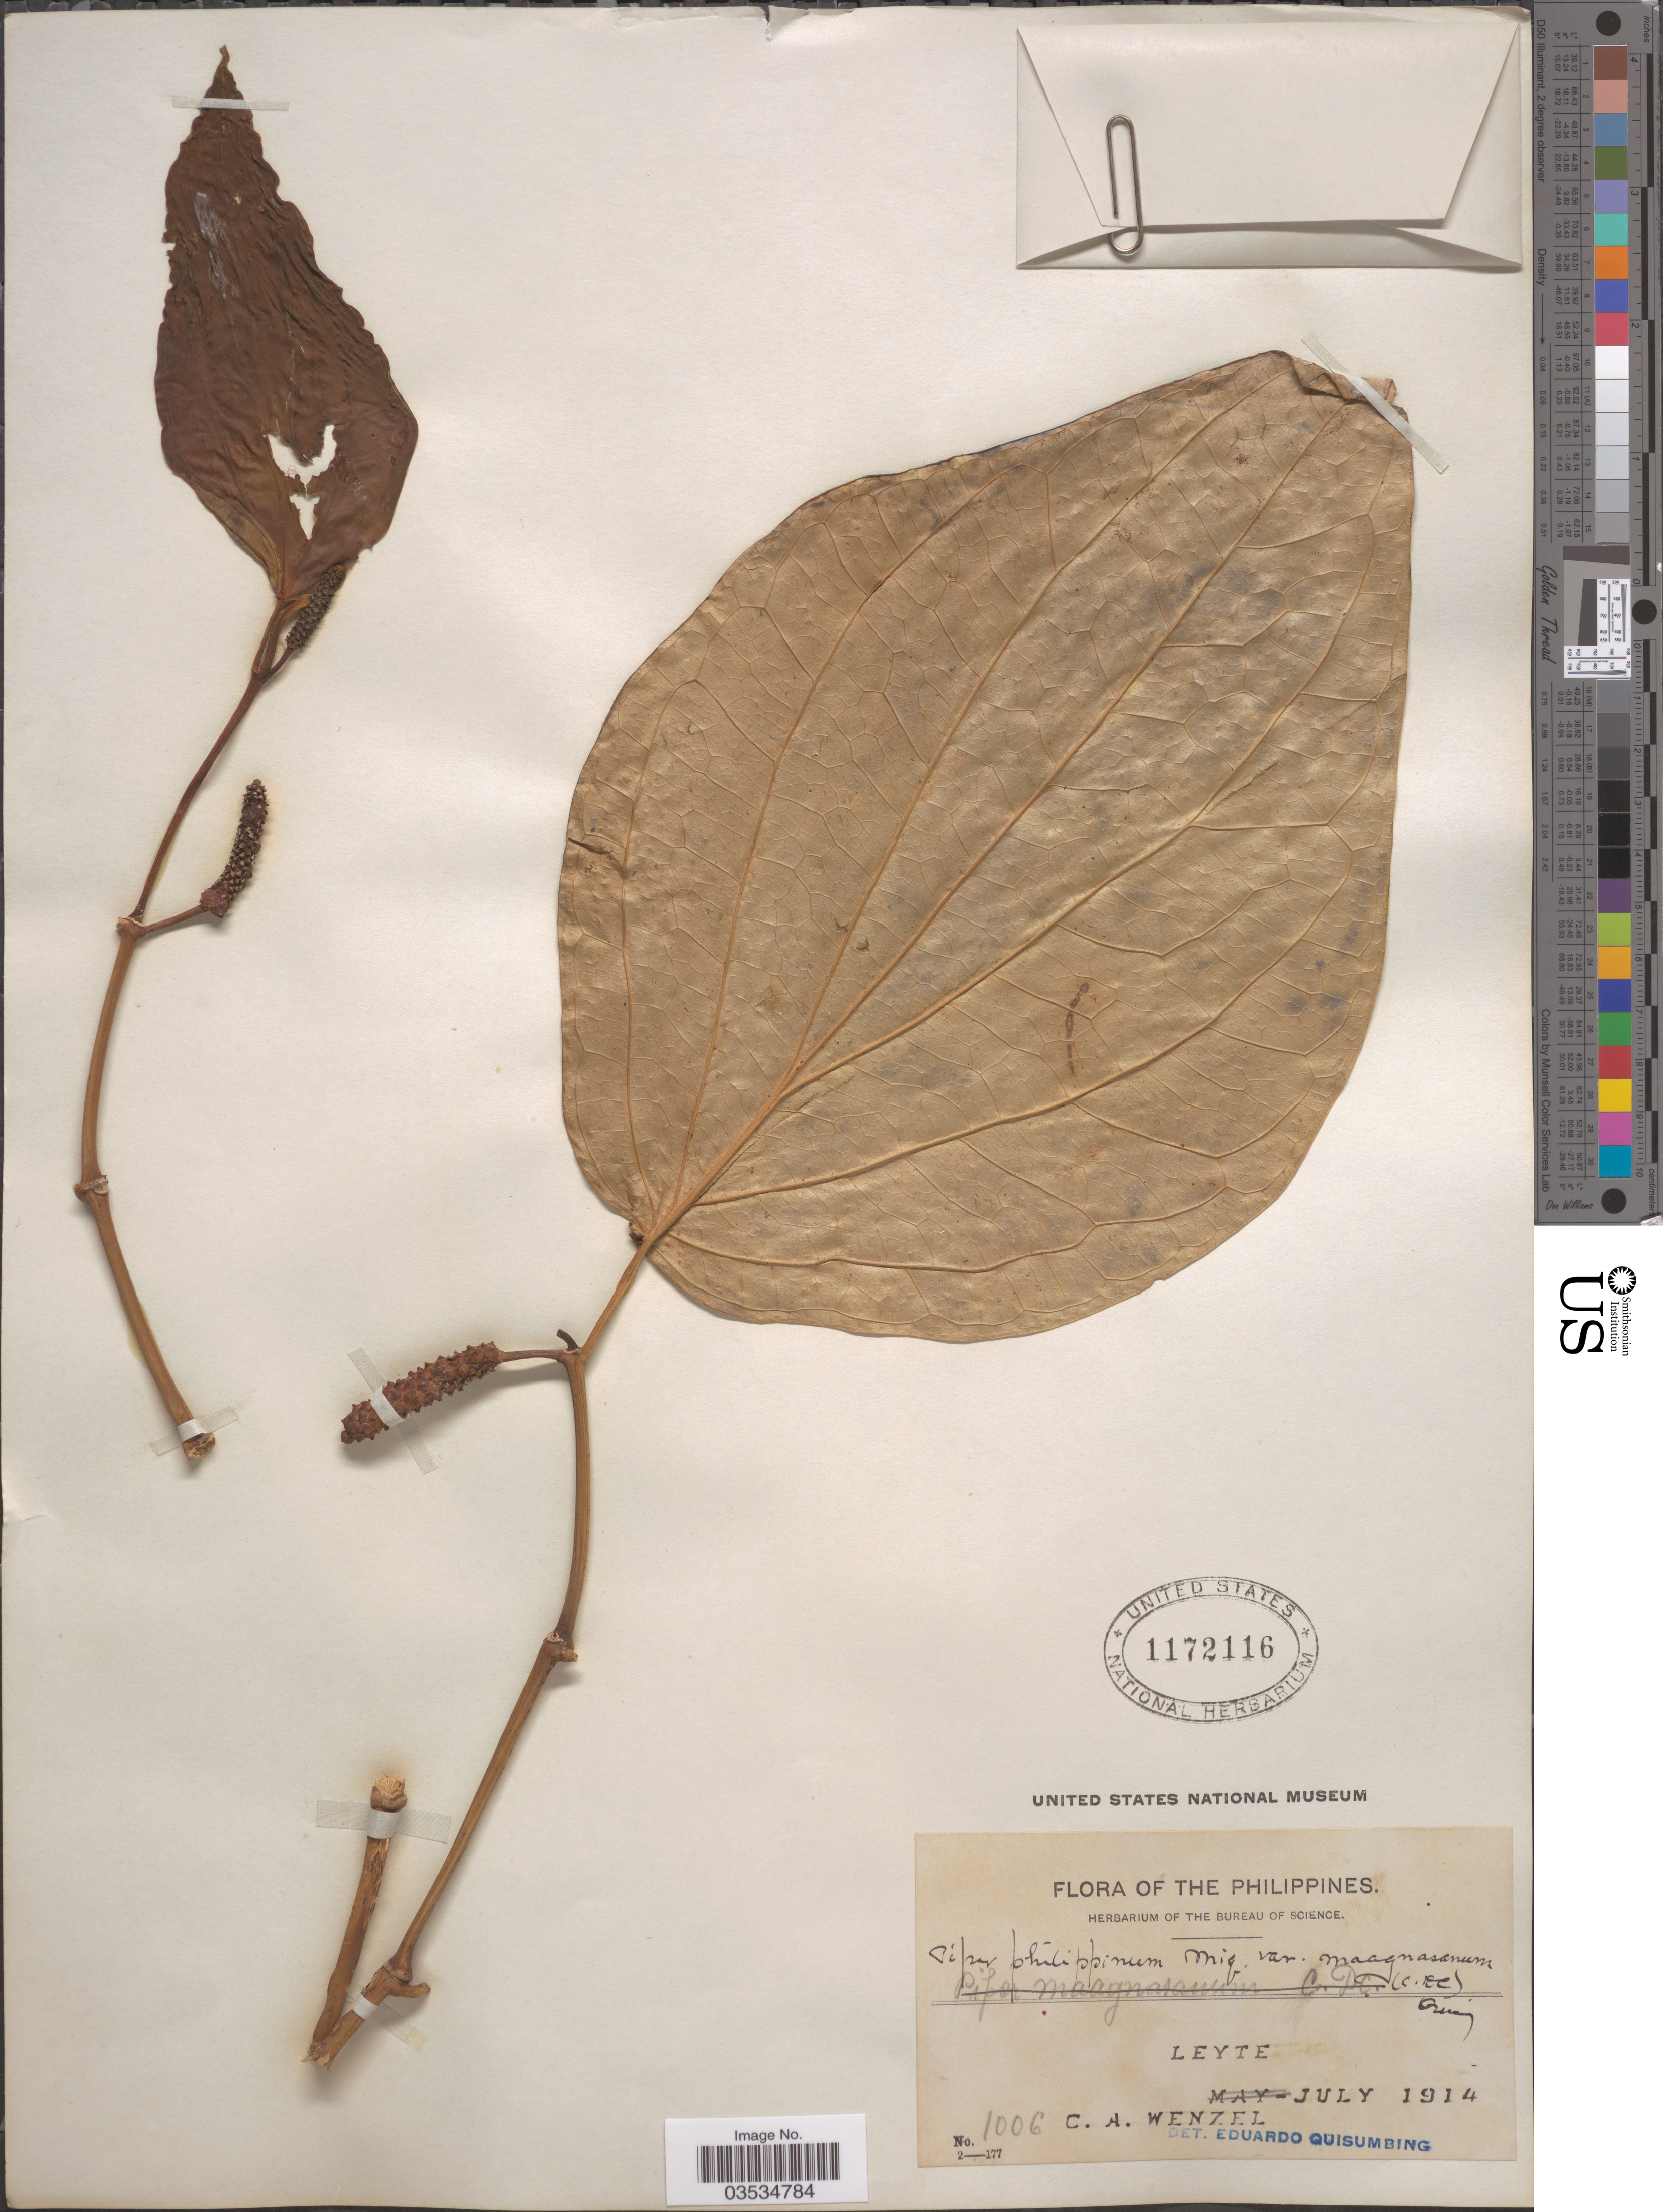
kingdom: Plantae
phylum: Tracheophyta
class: Magnoliopsida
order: Piperales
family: Piperaceae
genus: Piper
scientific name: Piper philippinum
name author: Miq.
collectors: C. Wenzel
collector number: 1006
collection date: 1914-07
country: Philippines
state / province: Eastern Visayas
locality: Leyte.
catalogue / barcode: US 1172116